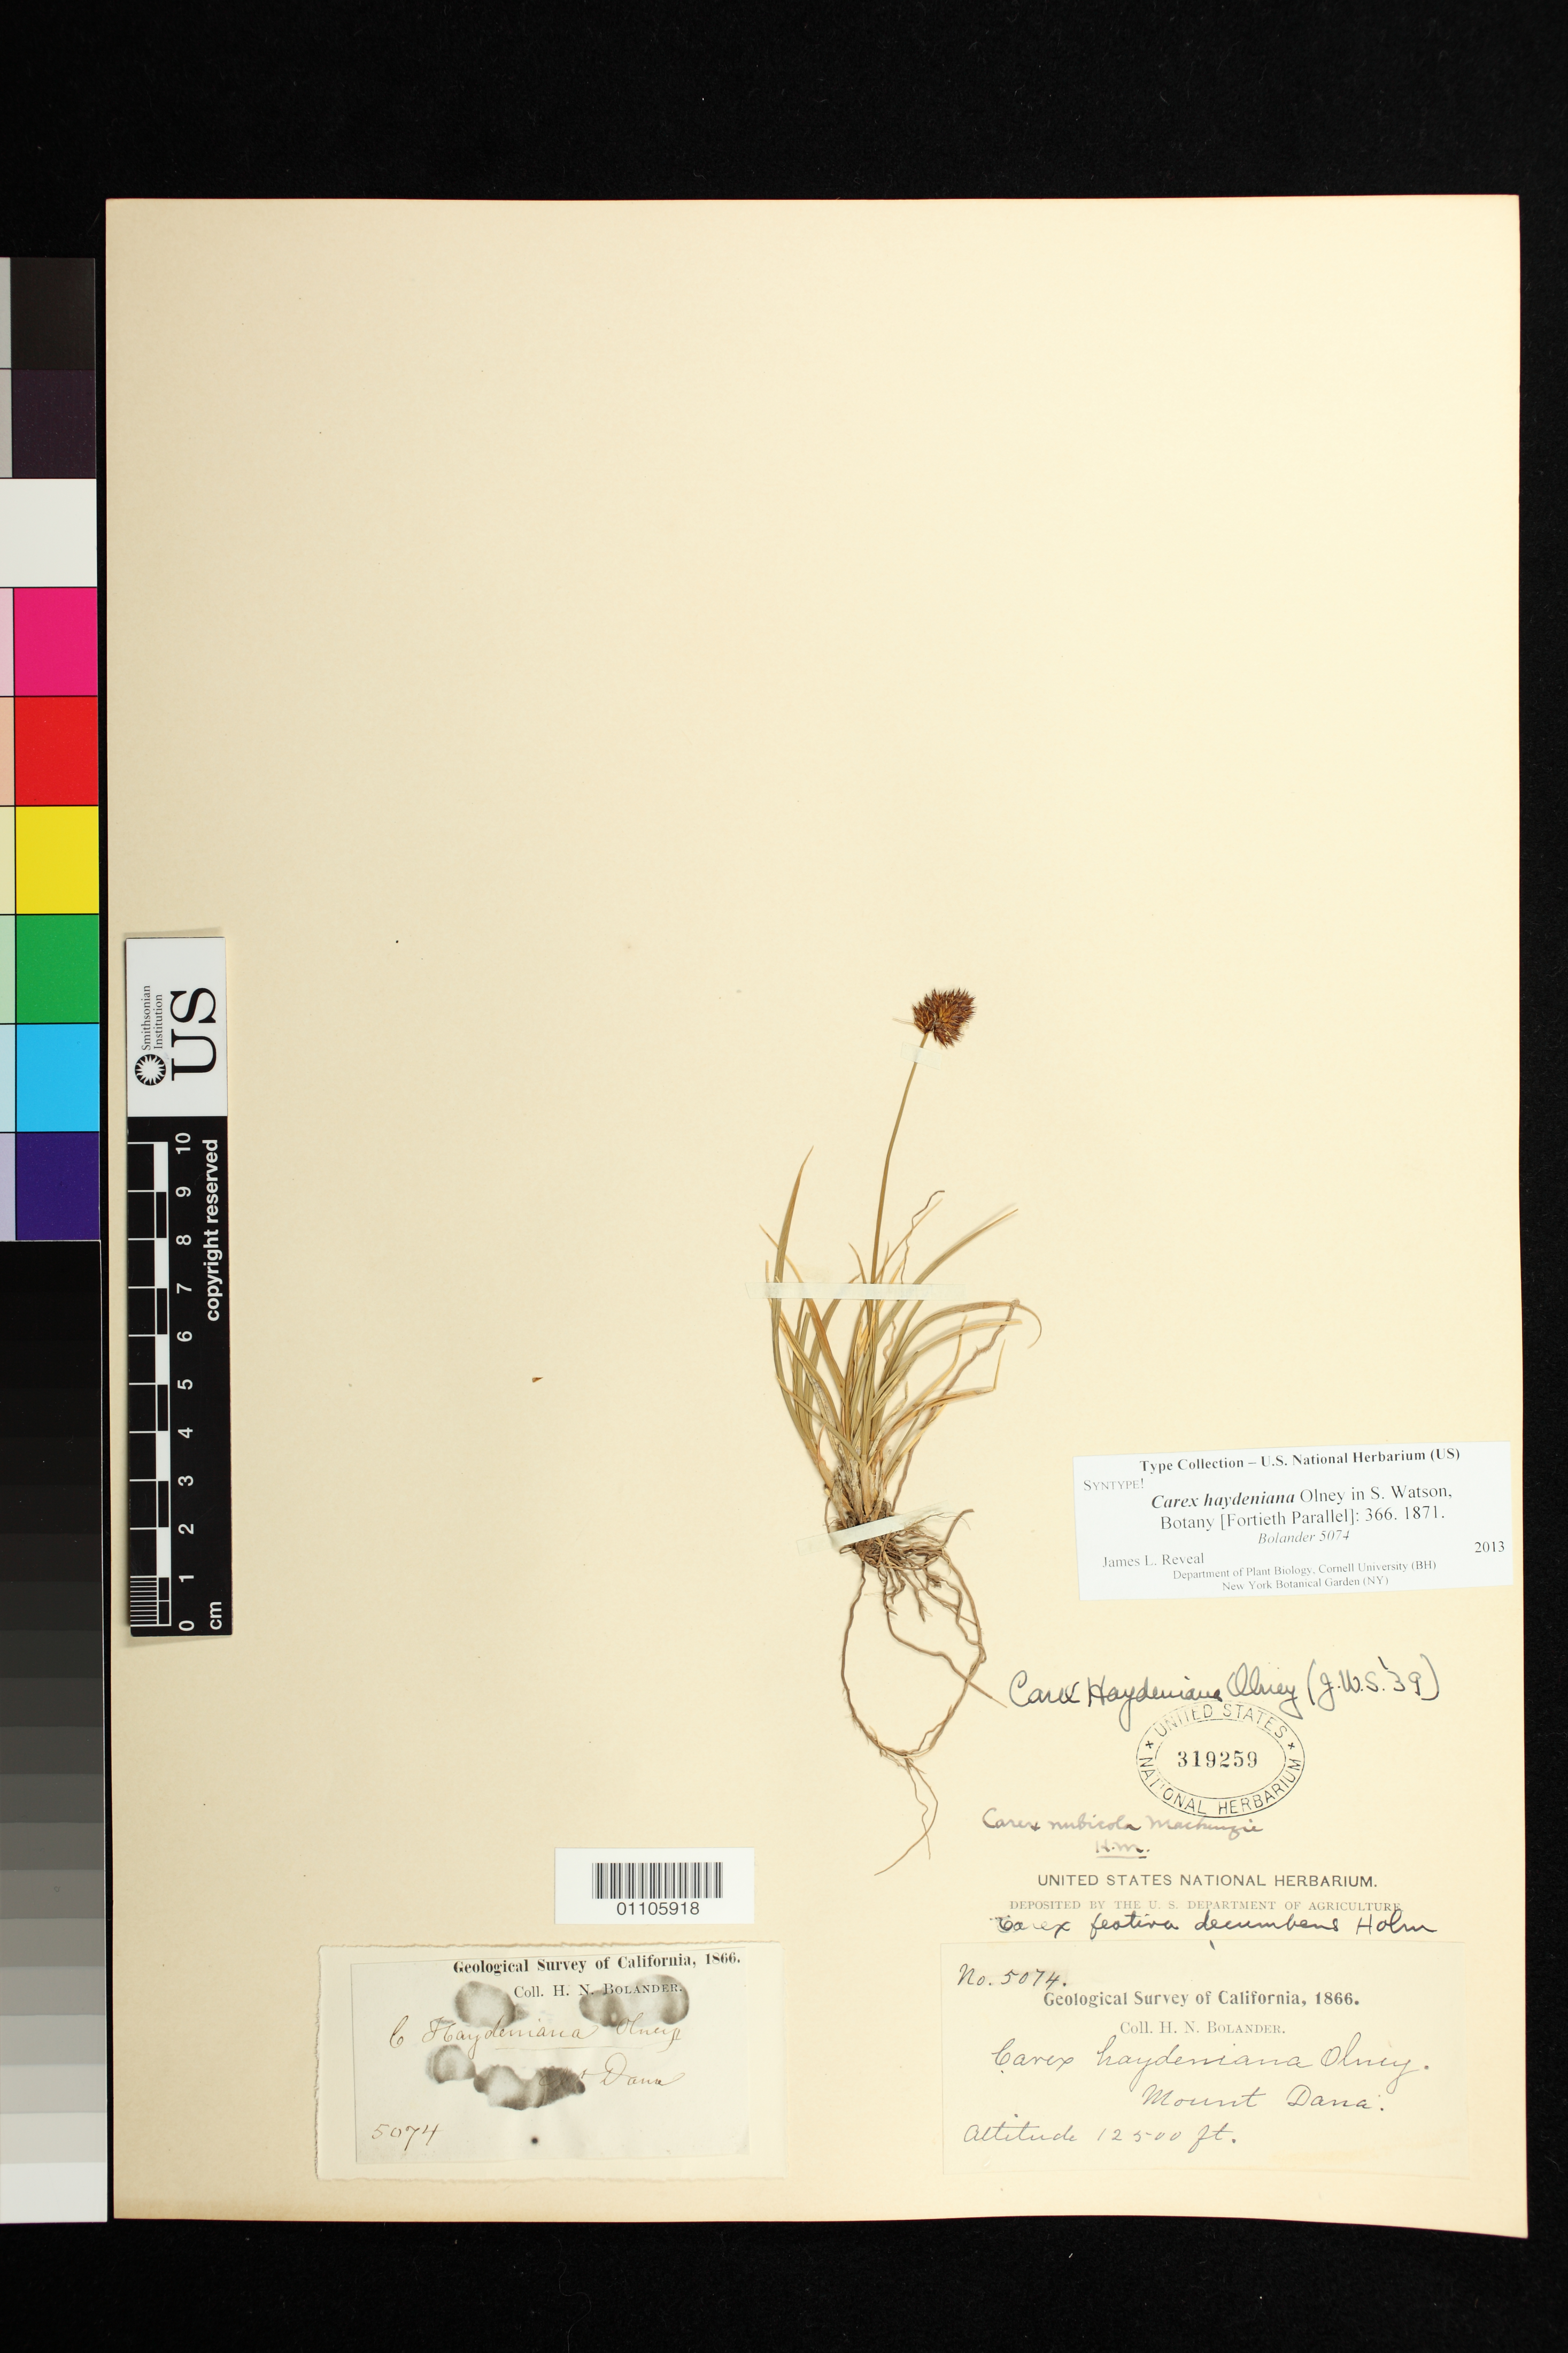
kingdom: Plantae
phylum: Tracheophyta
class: Liliopsida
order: Poales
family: Cyperaceae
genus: Carex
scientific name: Carex haydeniana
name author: Olney in S. Watson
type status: Syntype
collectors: H. Bolander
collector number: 5074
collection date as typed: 1866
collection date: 1866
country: United States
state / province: California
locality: Mount Dana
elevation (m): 3810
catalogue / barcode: US 319259